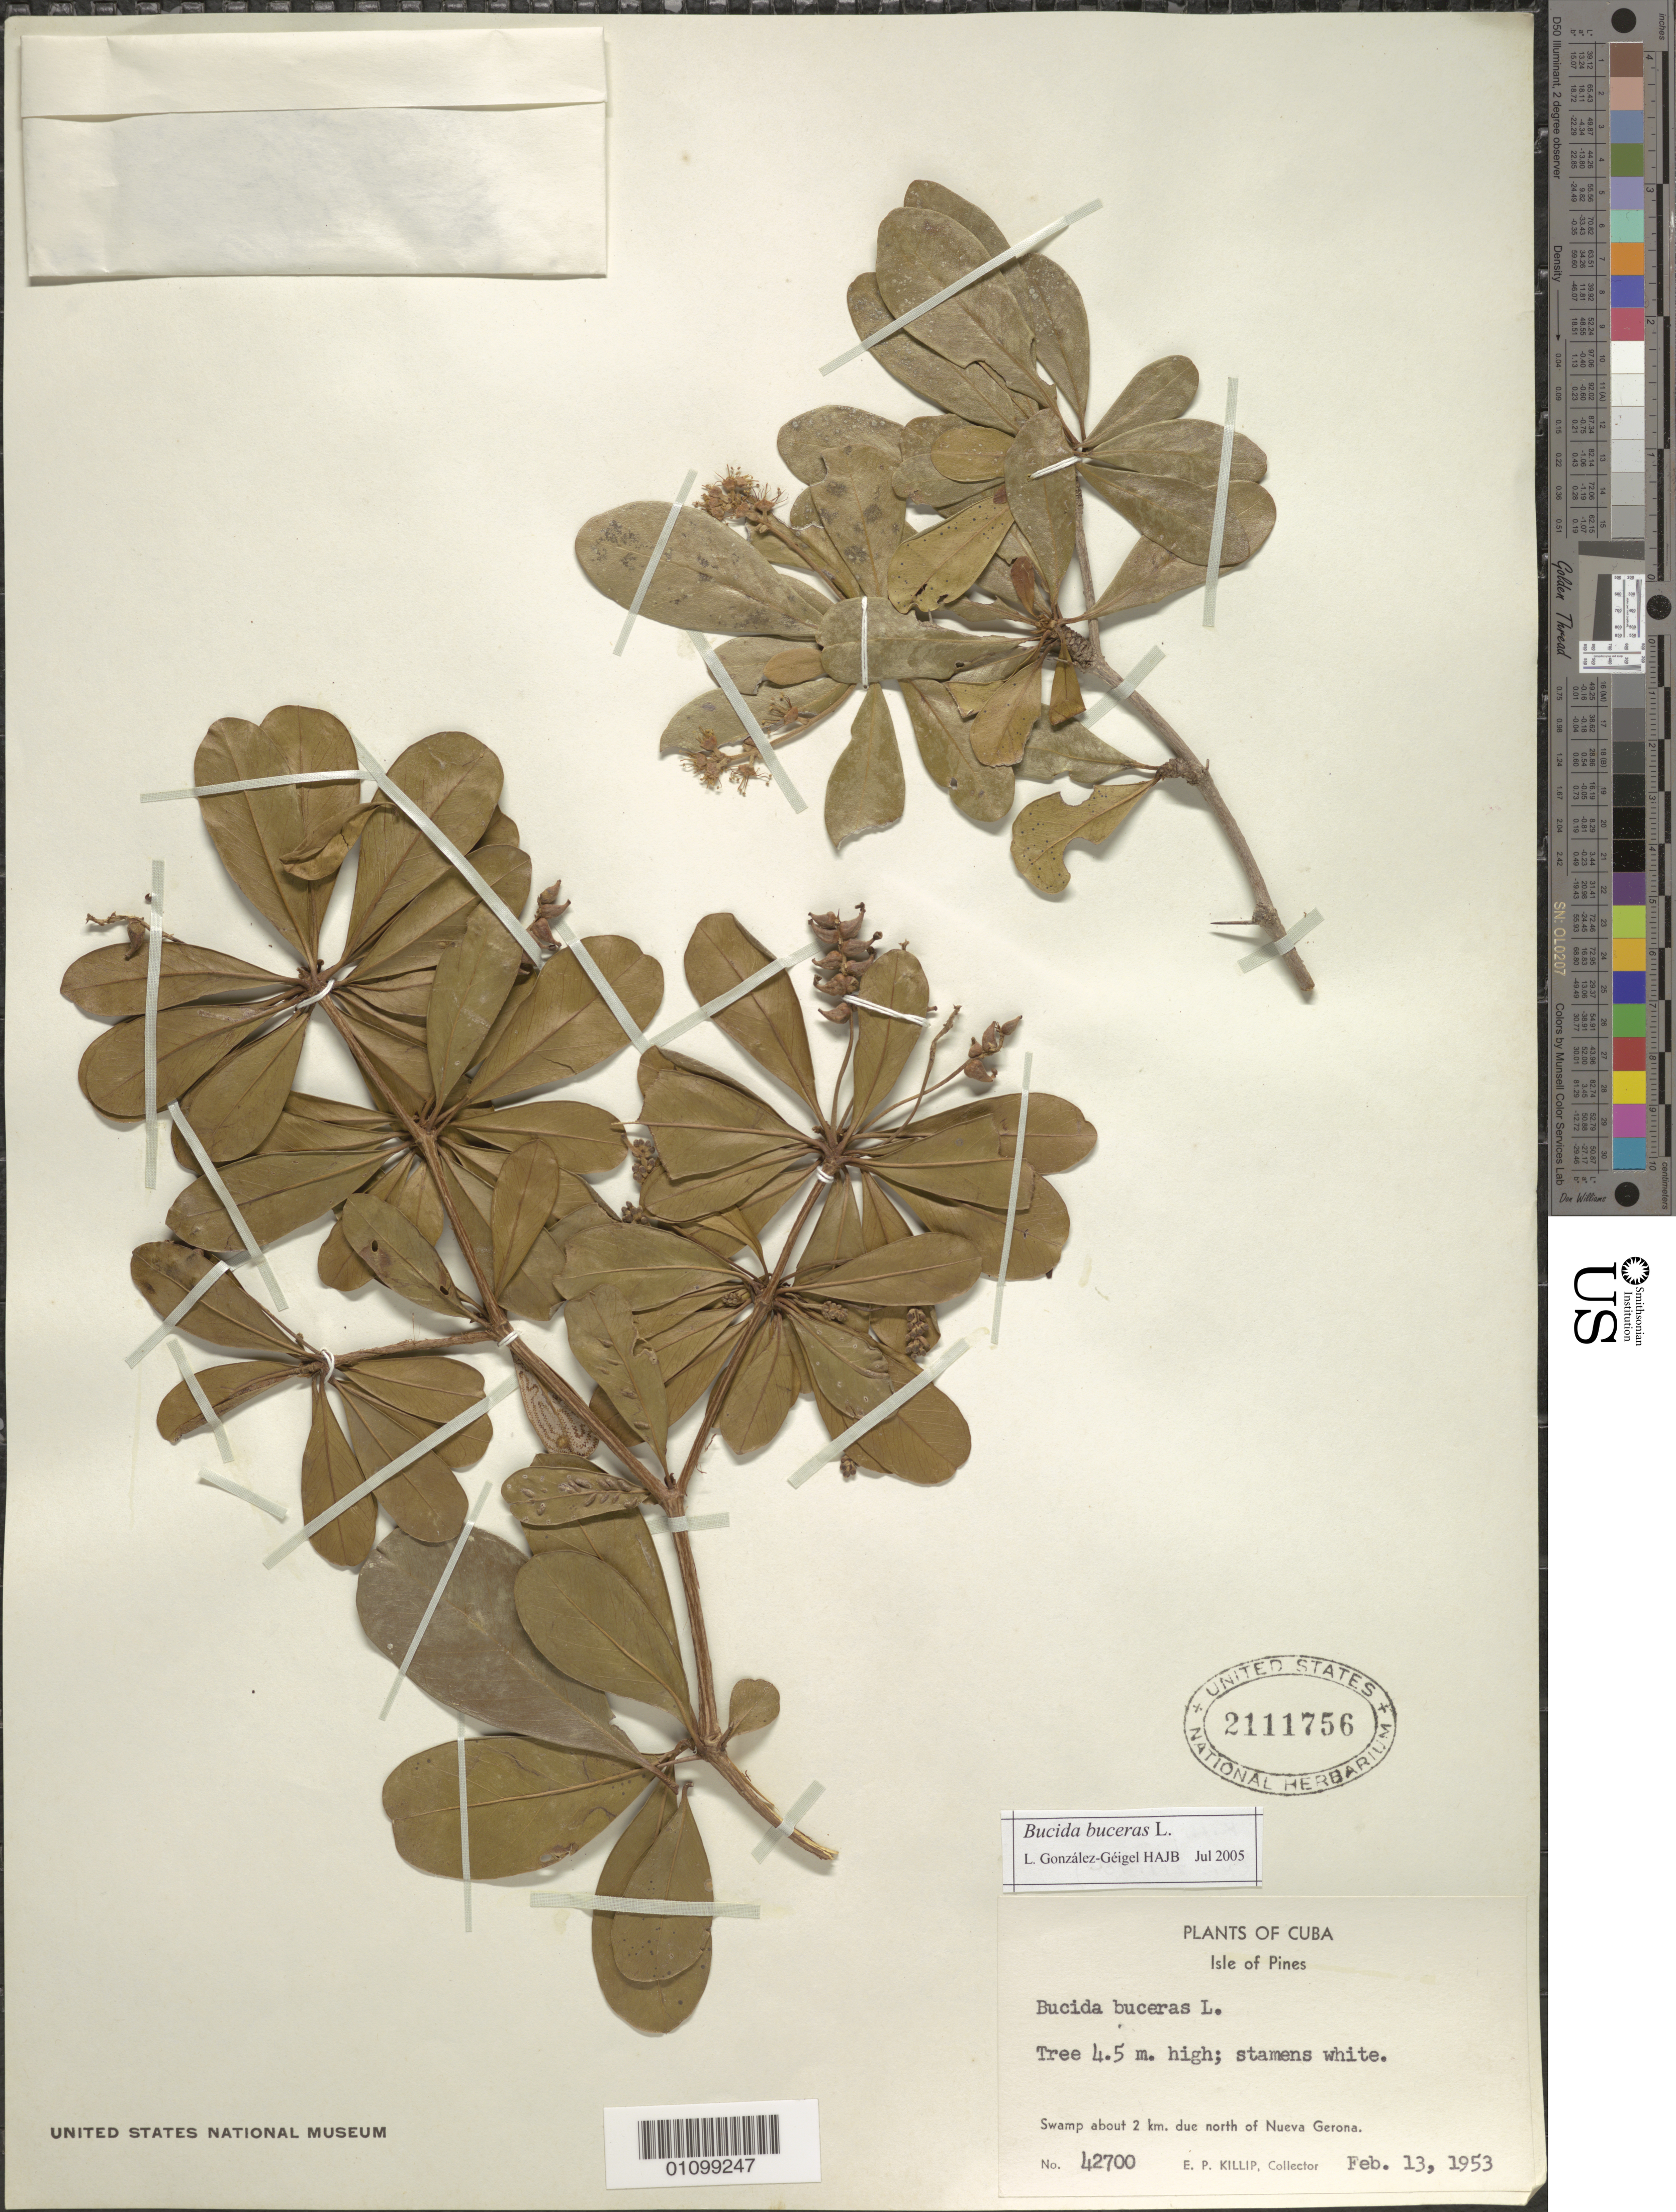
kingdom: Plantae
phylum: Tracheophyta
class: Magnoliopsida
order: Myrtales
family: Combretaceae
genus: Terminalia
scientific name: Terminalia buceras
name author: (L.) C. Wright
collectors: E. P. Killip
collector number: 42700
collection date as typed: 13 Feb 1953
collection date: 1953-02-13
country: Cuba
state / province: Isla de La Juventud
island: Isla de la Juventud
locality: Swamp about 2 km due N of Nuva Gerona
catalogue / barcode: US 2111756